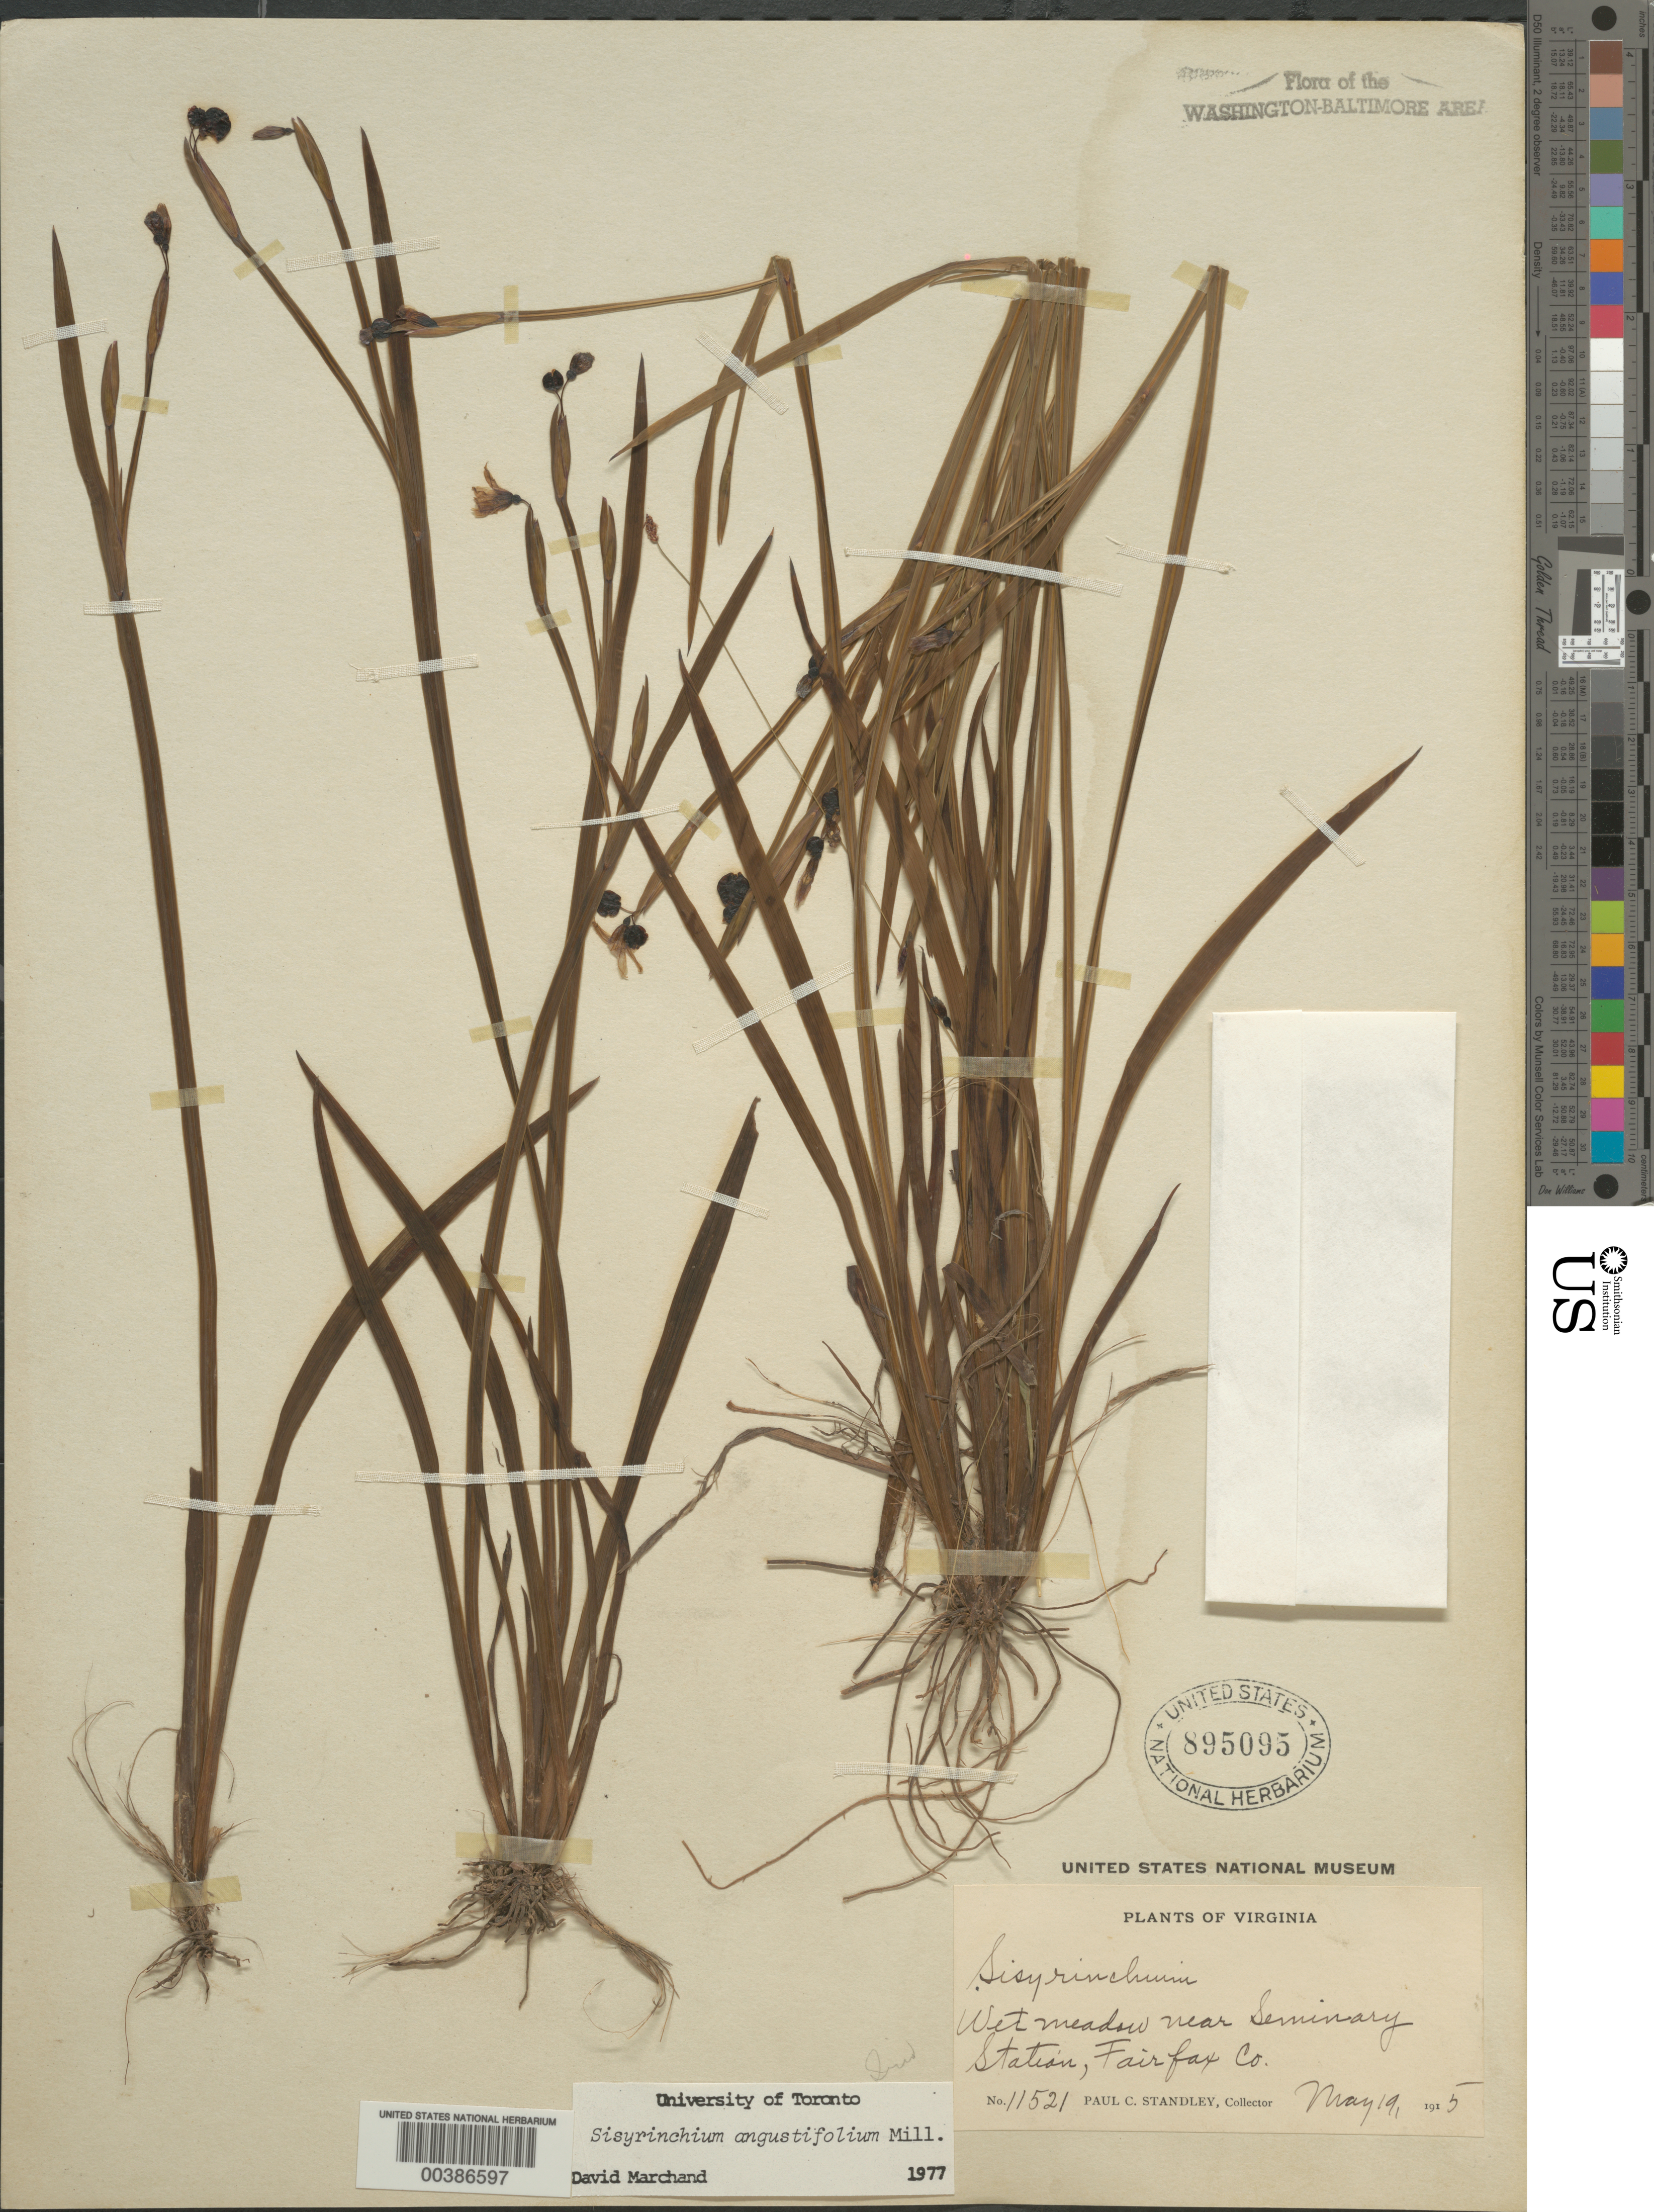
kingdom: Plantae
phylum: Tracheophyta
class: Liliopsida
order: Asparagales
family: Iridaceae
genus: Sisyrinchium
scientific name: Sisyrinchium angustifolium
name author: Mill.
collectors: P. C. Standley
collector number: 11521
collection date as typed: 19 May 1915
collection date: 1915-05-19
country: United States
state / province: Virginia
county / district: Fairfax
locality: Near Seminary Station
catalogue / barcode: US 895095